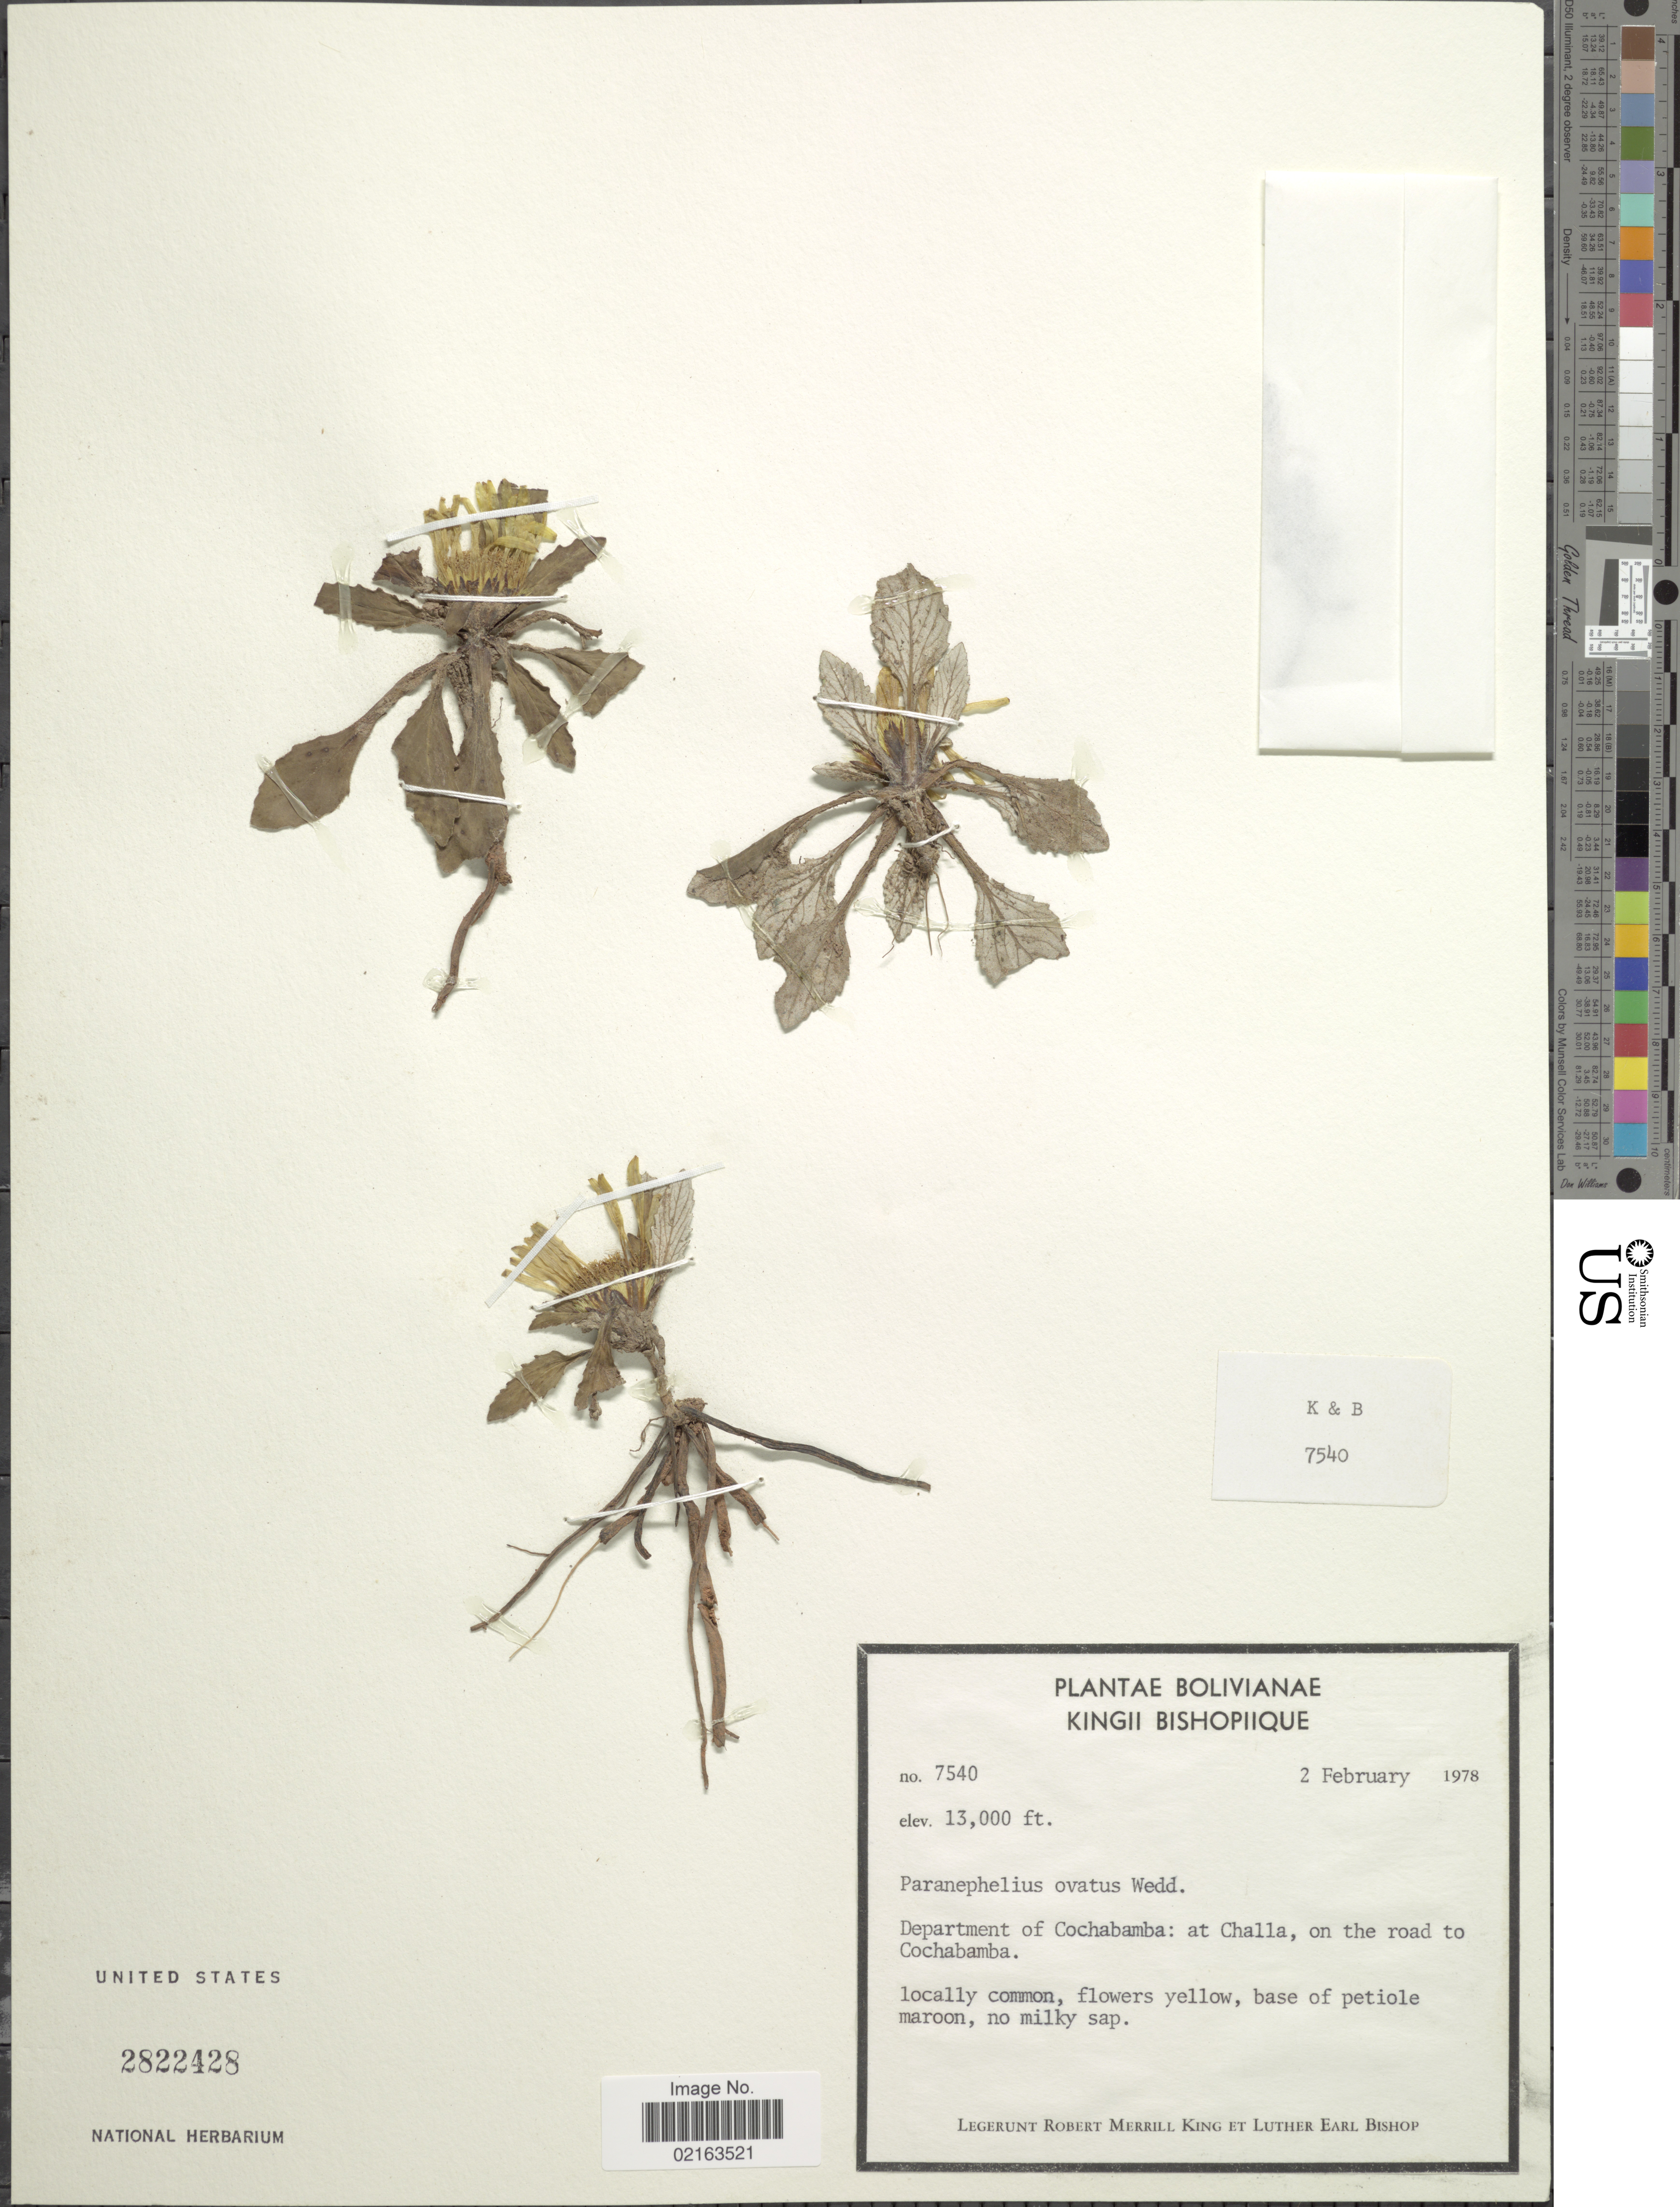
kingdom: Plantae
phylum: Tracheophyta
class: Magnoliopsida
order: Asterales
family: Asteraceae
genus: Paranephelius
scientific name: Paranephelius ovatus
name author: A. Gray ex Wedd.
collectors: R. M. King & L. E. Bishop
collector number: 7540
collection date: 1978-02-02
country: Bolivia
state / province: Cochabamba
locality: Department of Cochabamba: at Challa, on the road to Cochabamba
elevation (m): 3962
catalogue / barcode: US 2822428